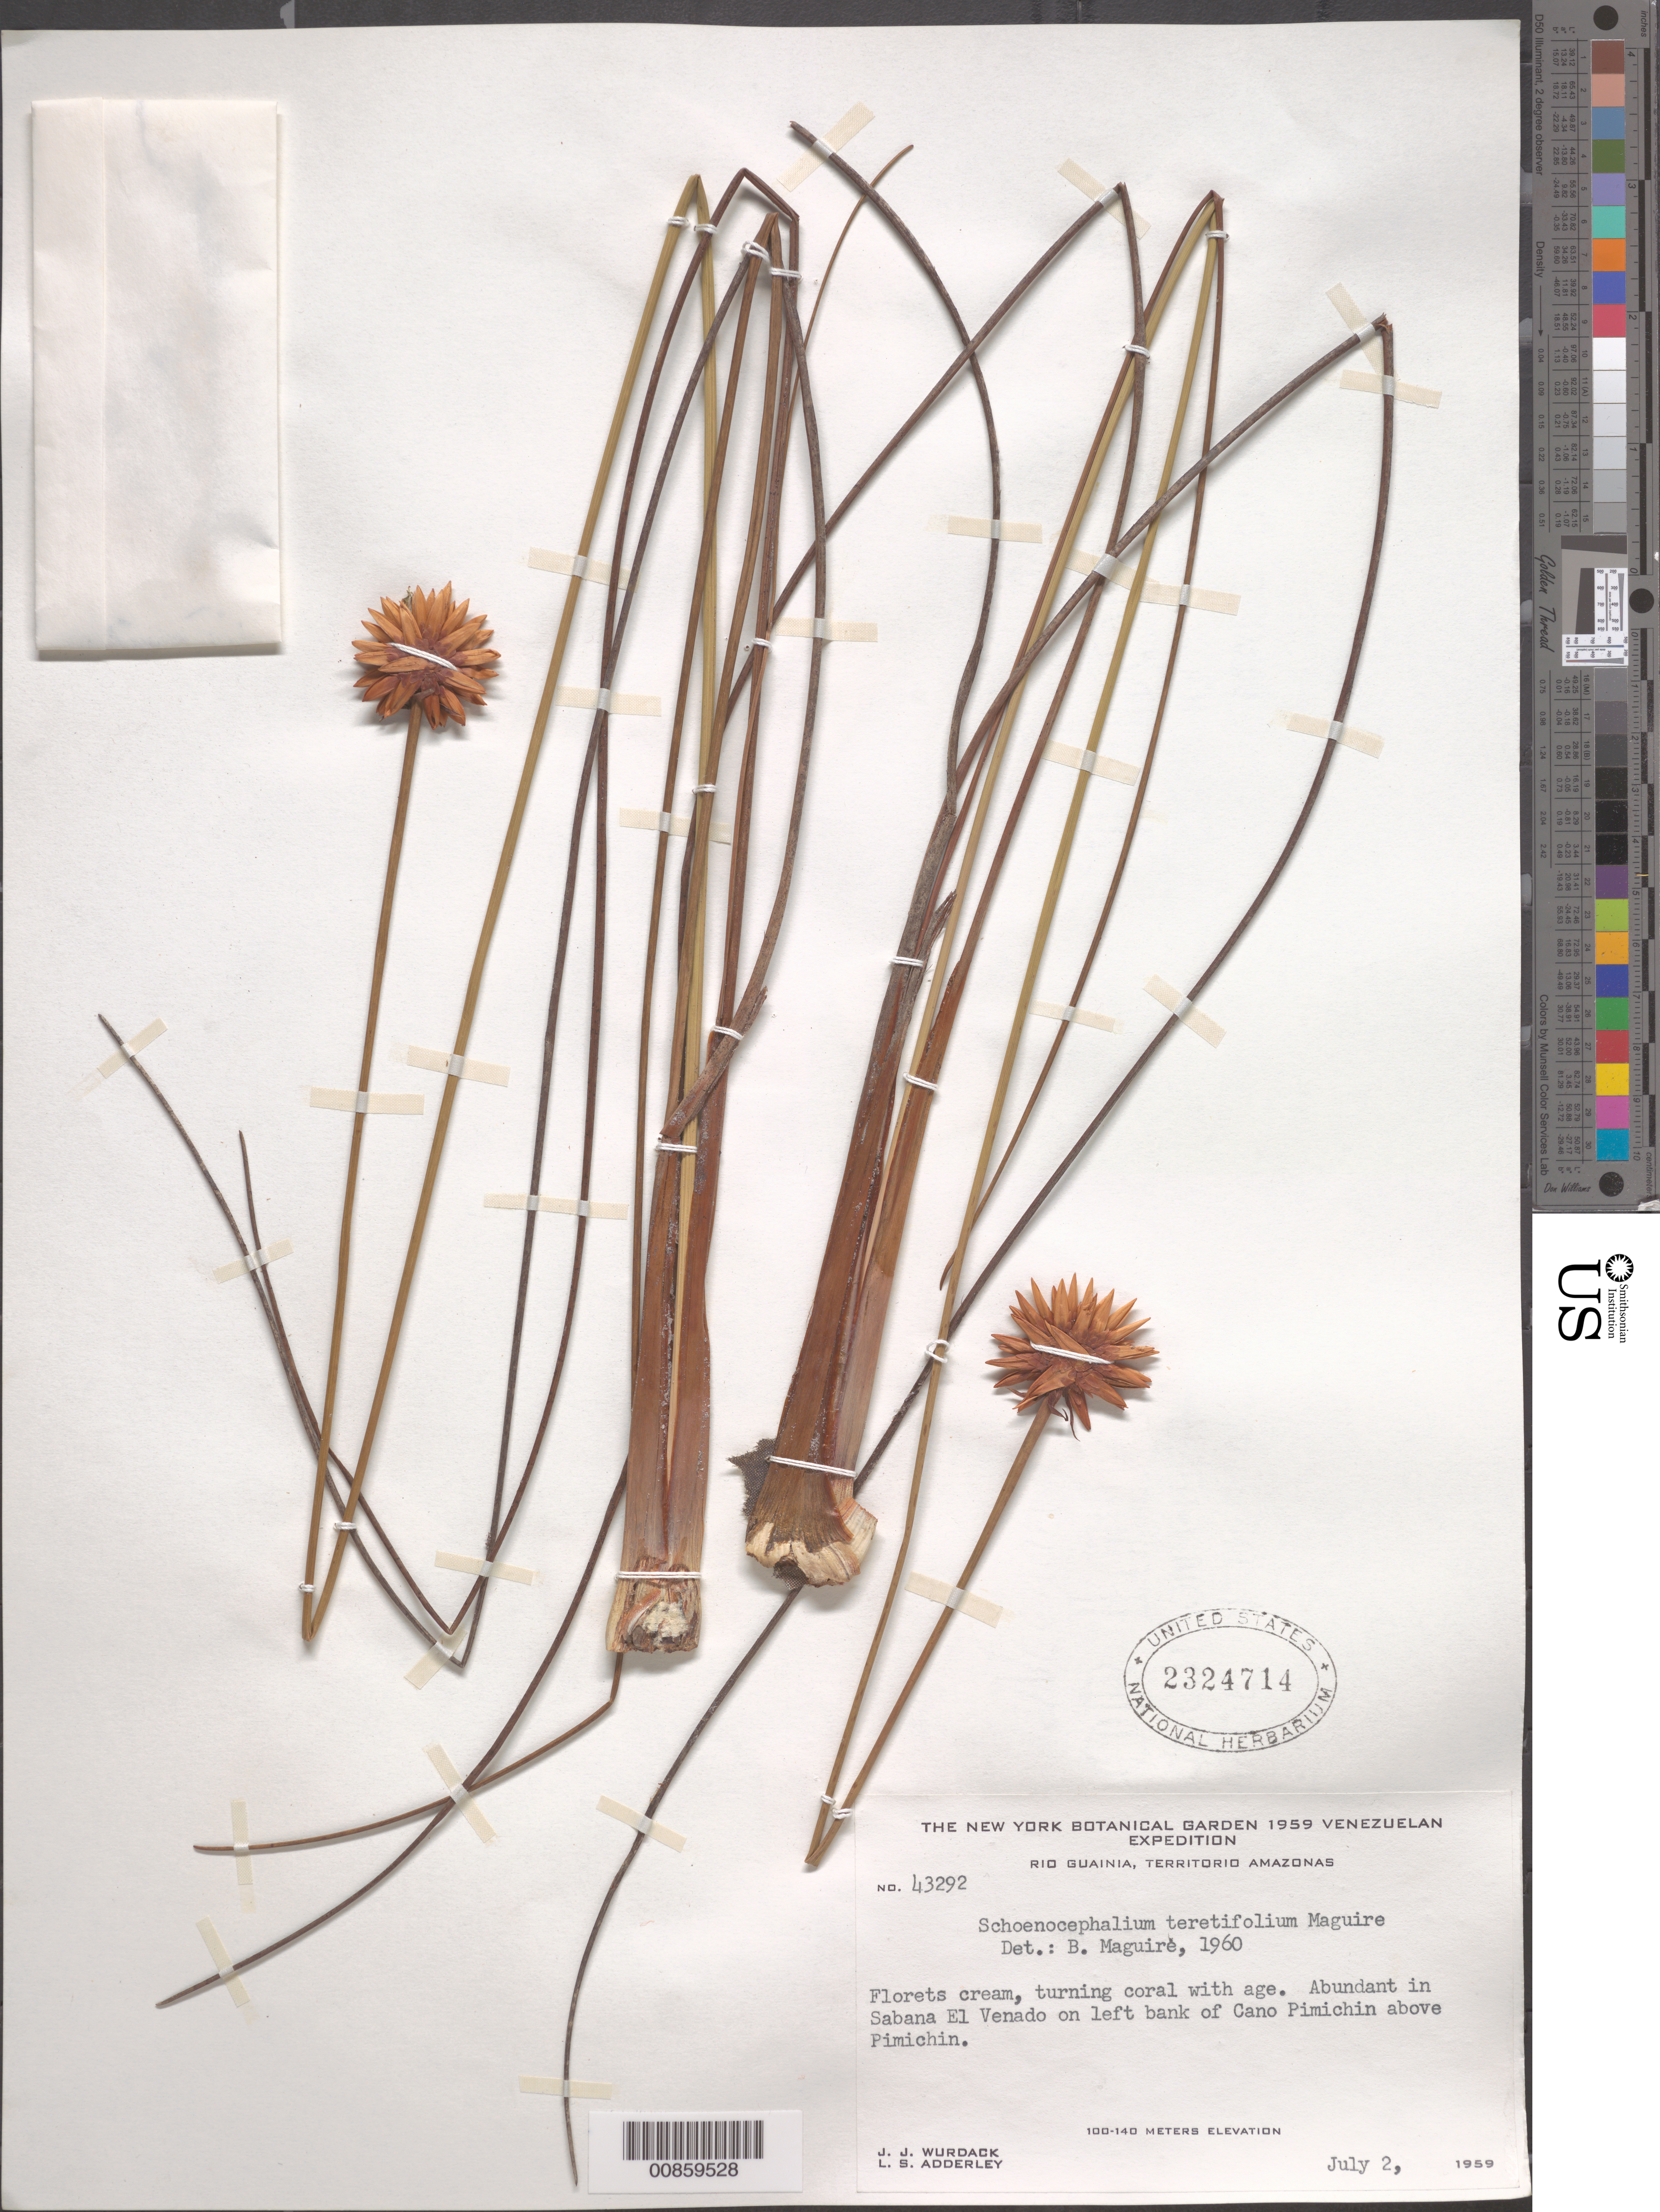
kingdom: Plantae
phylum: Tracheophyta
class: Liliopsida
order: Poales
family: Rapateaceae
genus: Schoenocephalium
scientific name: Schoenocephalium teretifolium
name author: Maguire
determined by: Maguire, Bassett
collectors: J. J. Wurdack & L. S. Adderley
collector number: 43292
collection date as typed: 2-Jul-59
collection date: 1959-07-02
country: Venezuela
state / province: Amazonas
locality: Río Guainía, Sabana El Venado, left bank of Caño Pimichin, above Pimichin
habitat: Savanna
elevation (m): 100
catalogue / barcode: US 2324714